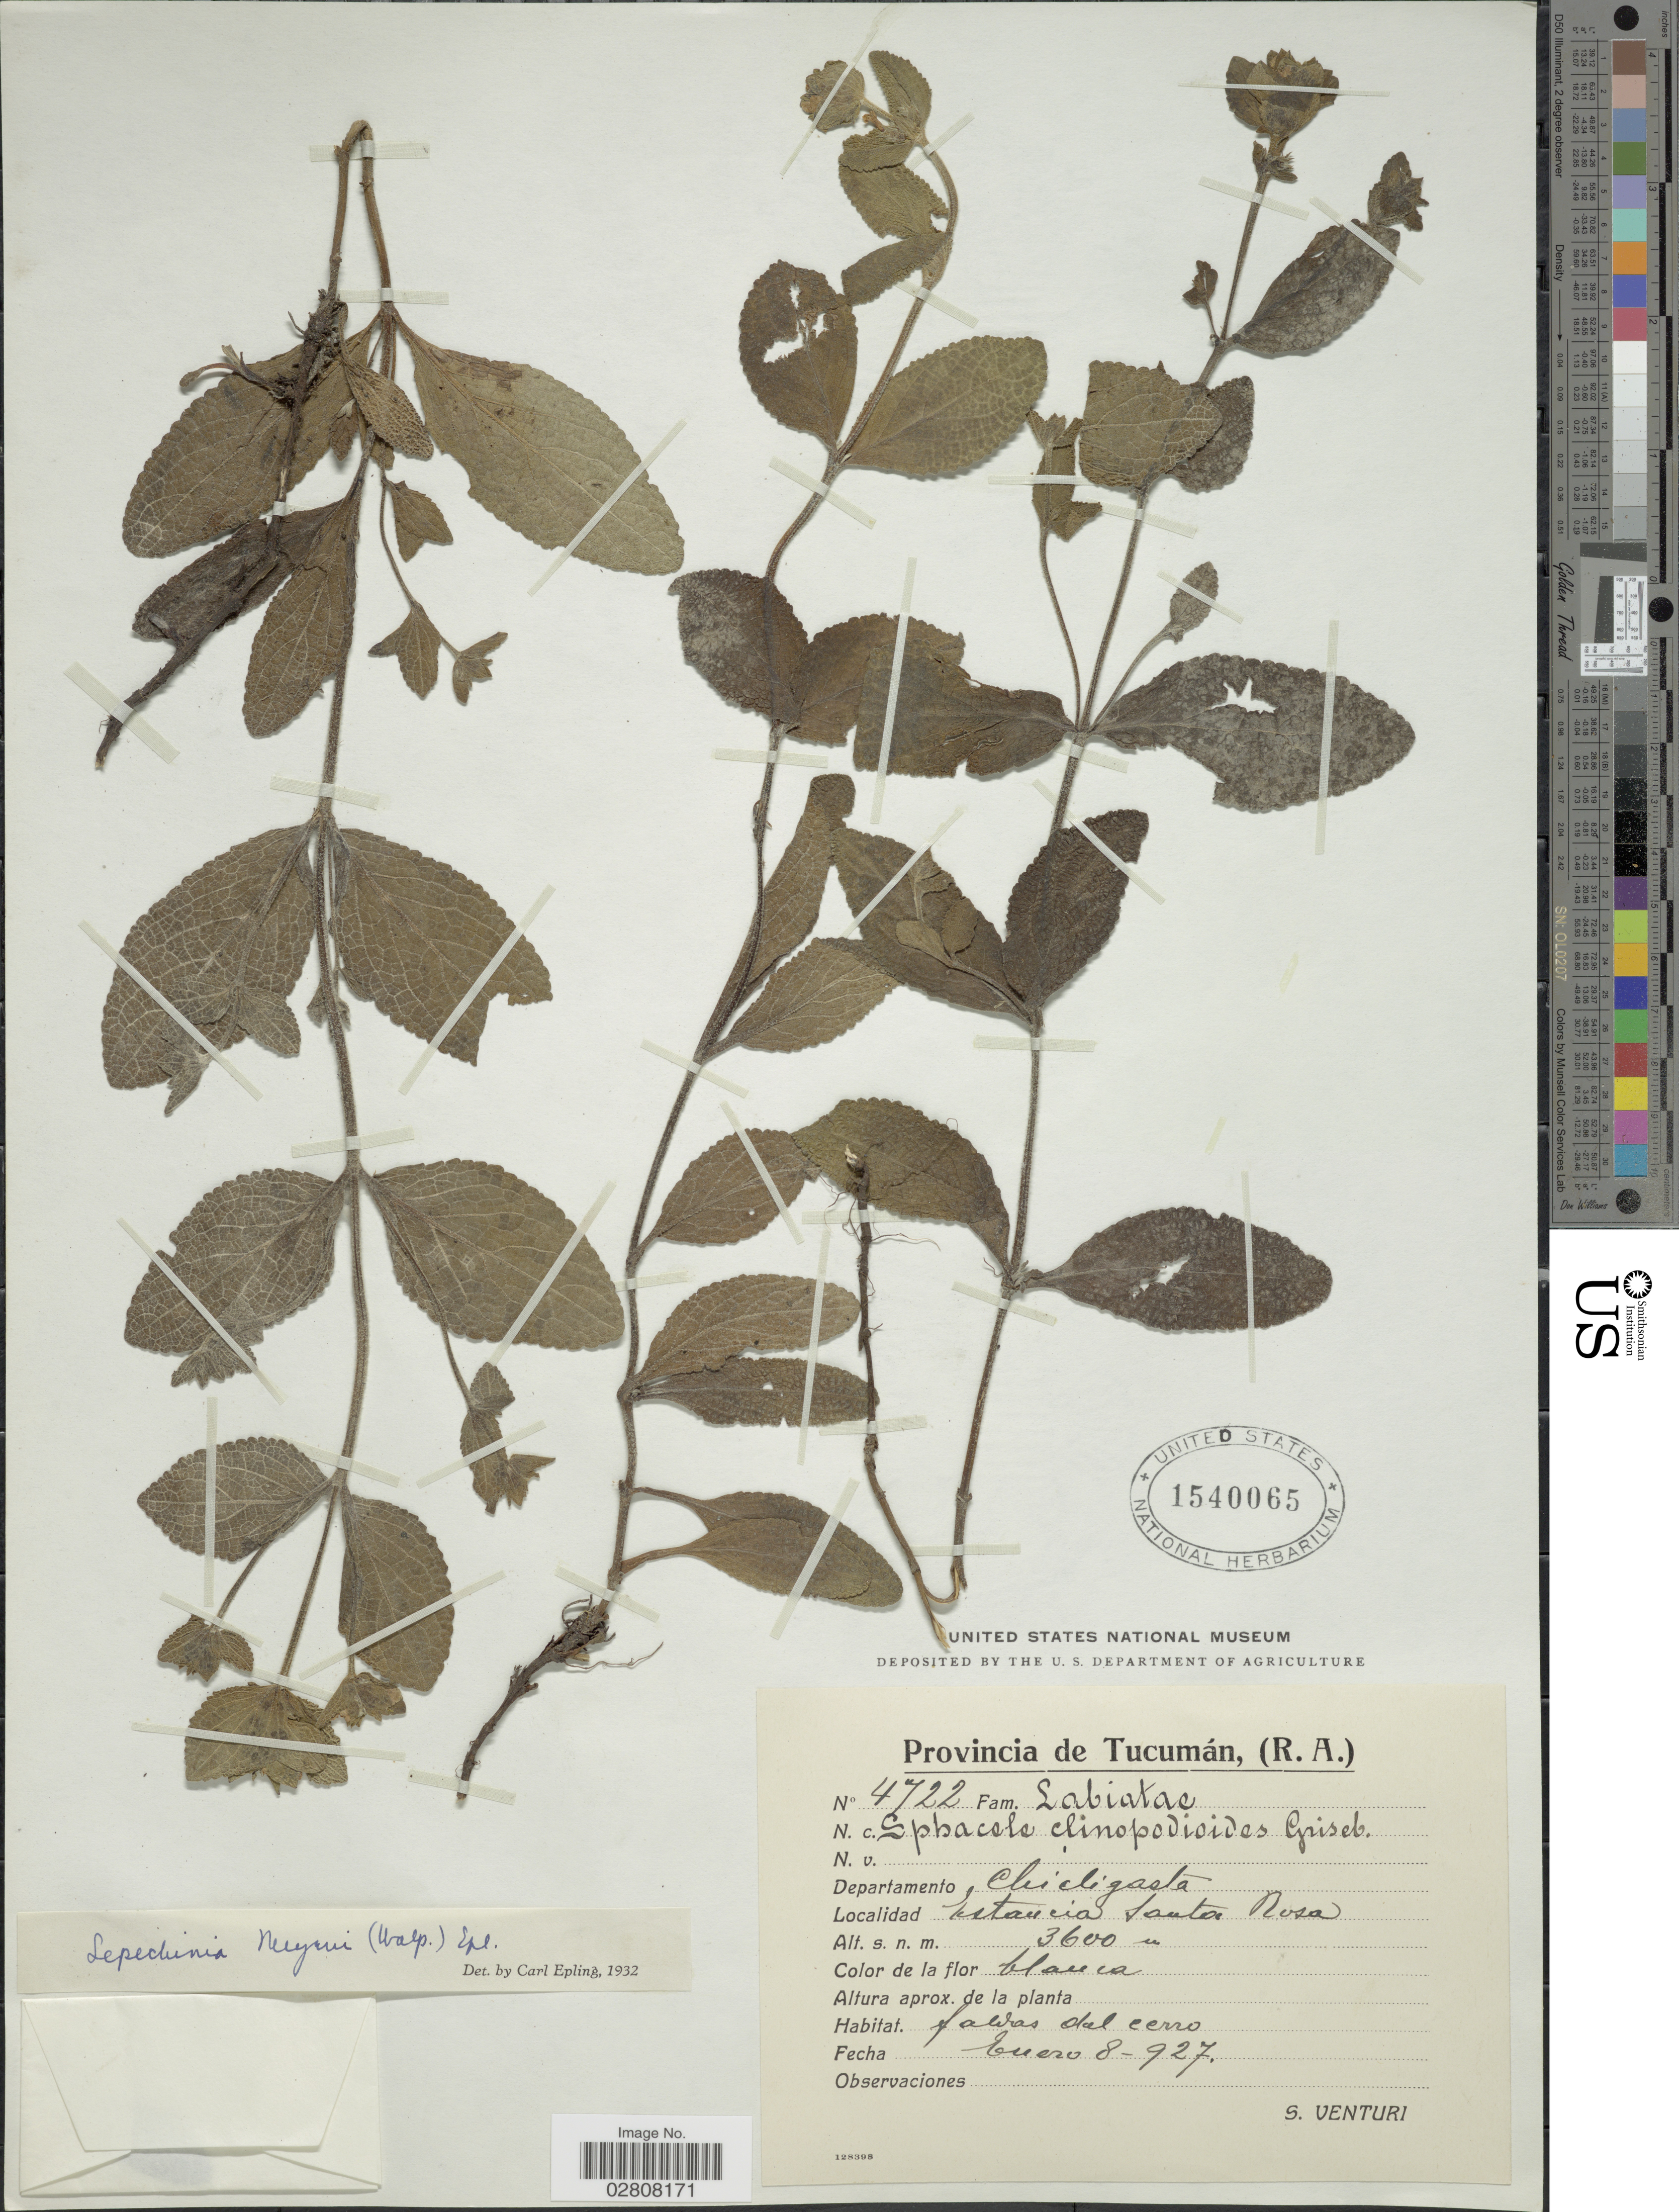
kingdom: Plantae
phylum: Tracheophyta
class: Magnoliopsida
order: Lamiales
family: Lamiaceae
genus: Lepechinia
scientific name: Lepechinia meyenii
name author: (Walp.) Epling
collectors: S. Venturi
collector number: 4722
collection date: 1927-01-08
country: Argentina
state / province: Tucuman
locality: Provincia de Tucumán, (R.A.). Departamento Chicligasta. Estancia Santa Rosa.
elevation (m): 3600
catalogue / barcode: US 1540065